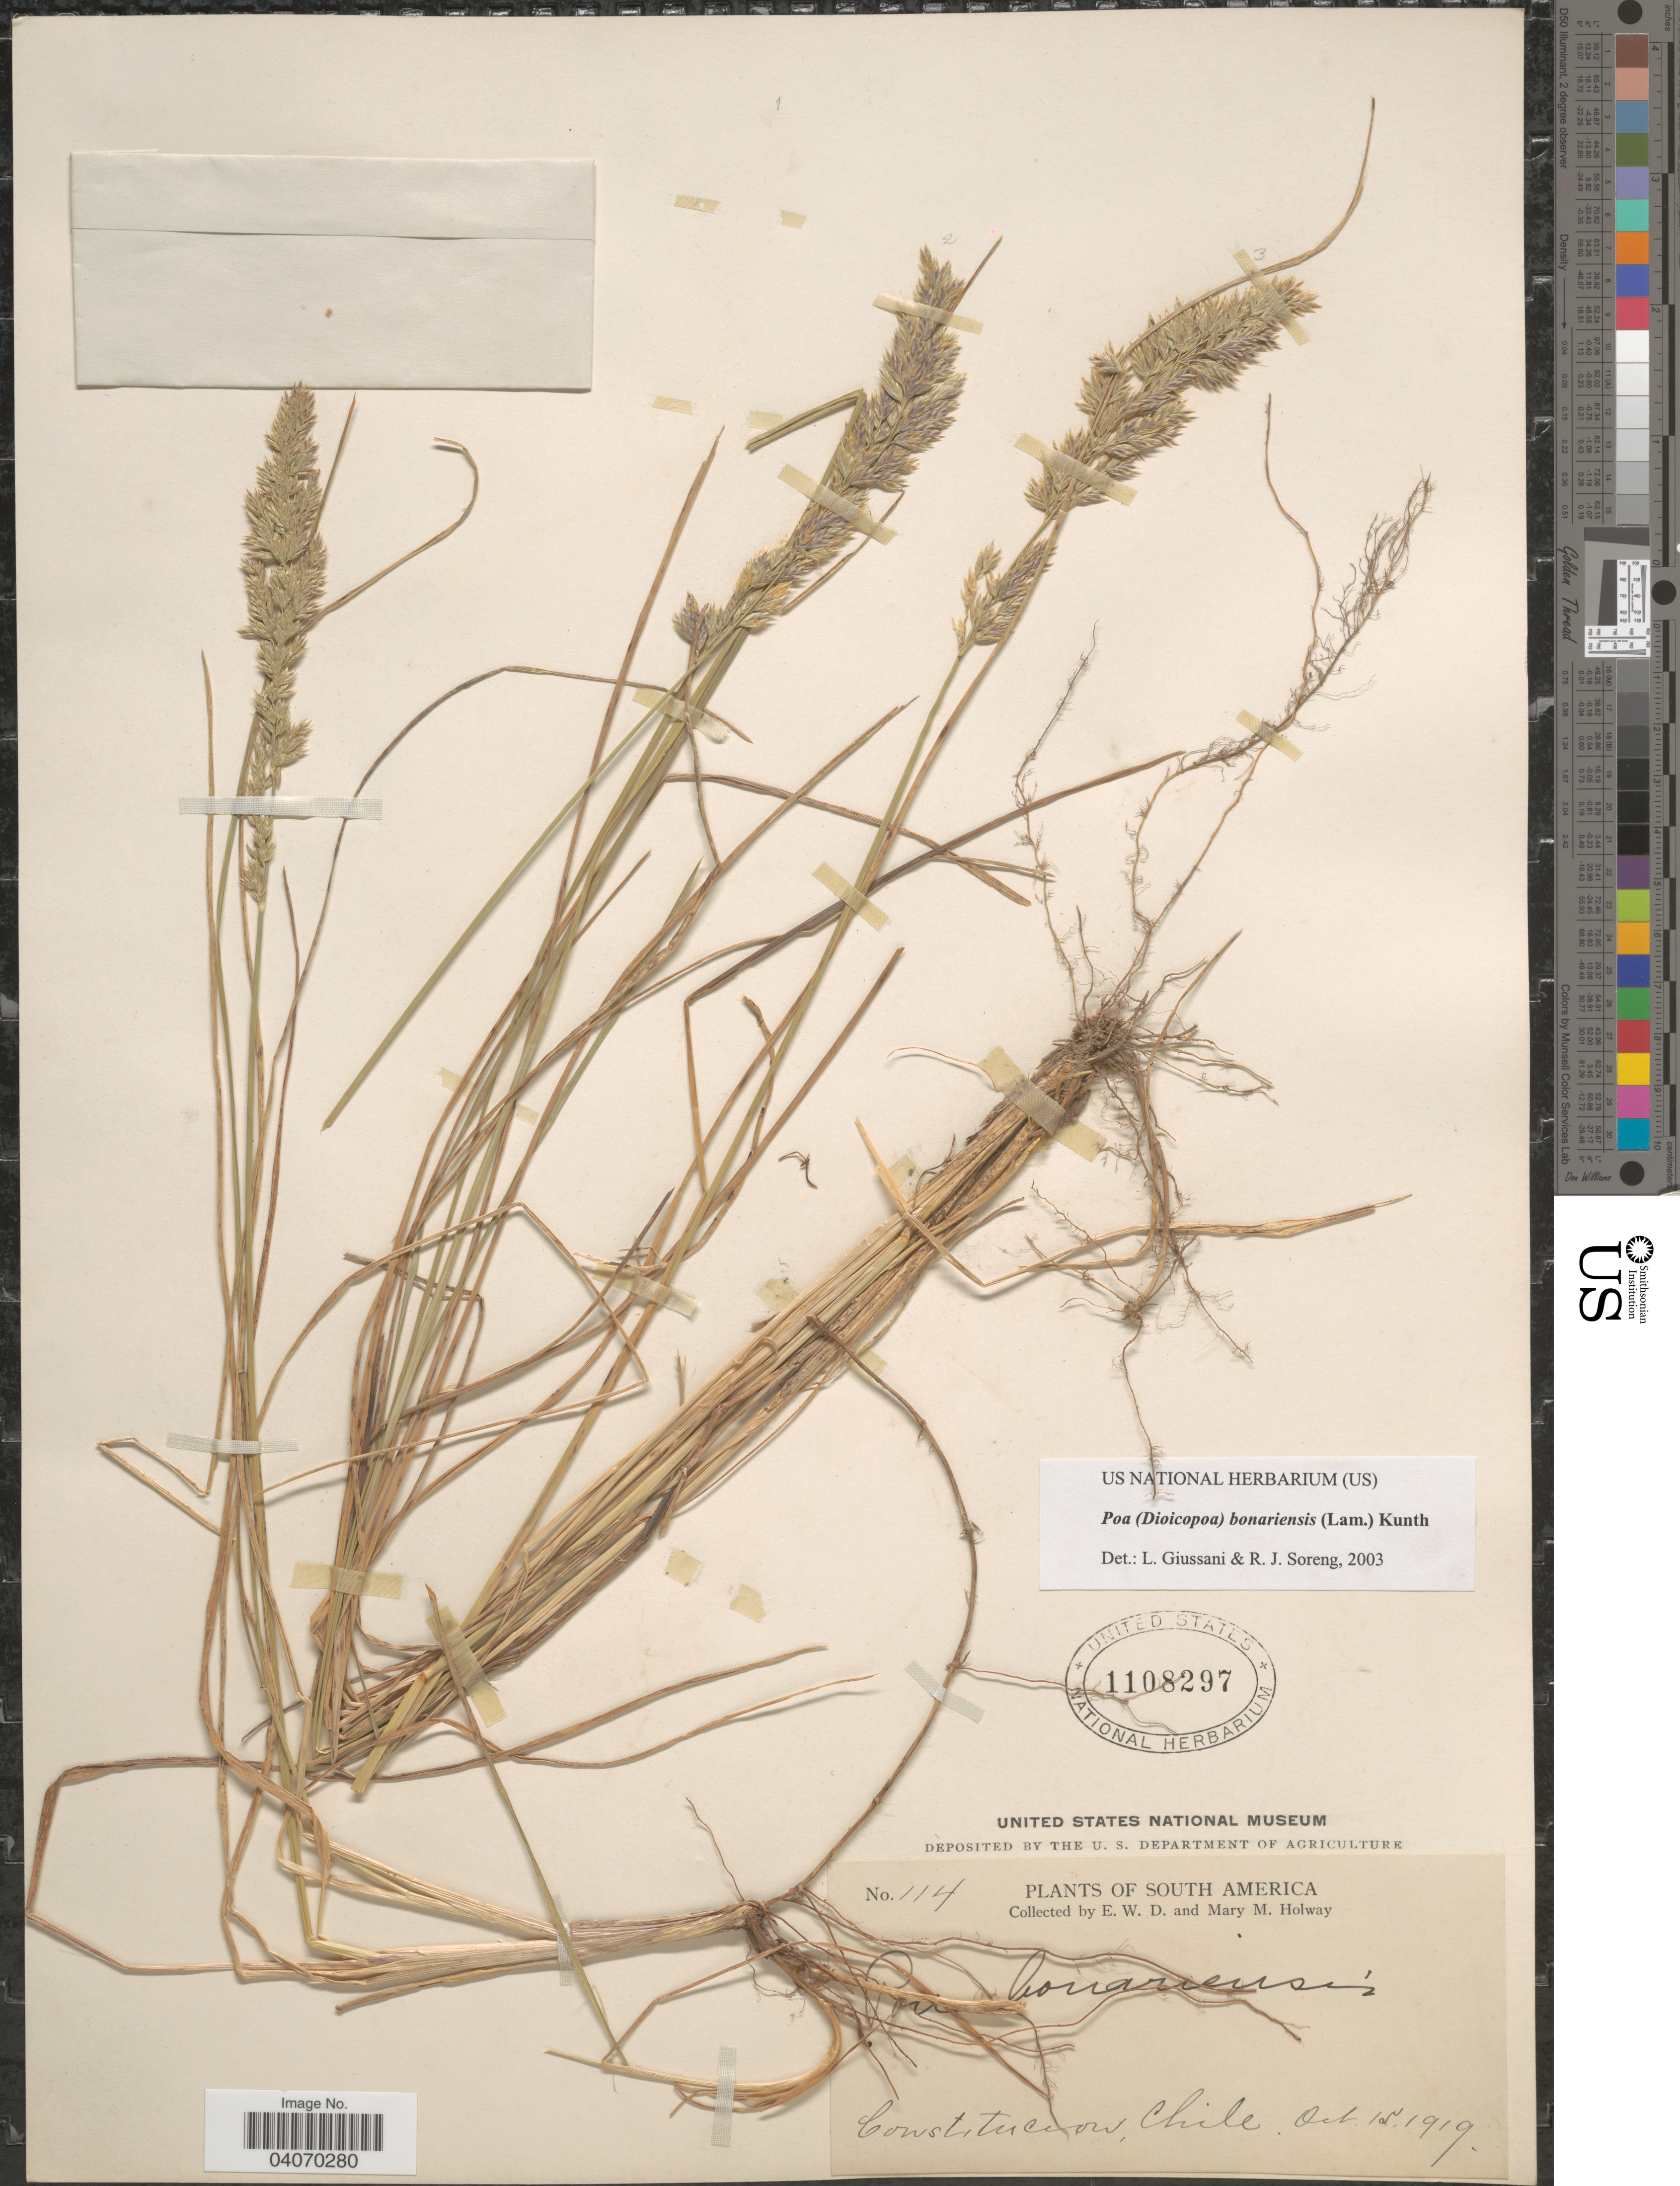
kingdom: Plantae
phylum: Tracheophyta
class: Liliopsida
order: Poales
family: Poaceae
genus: Poa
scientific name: Poa bonariensis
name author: (Lam.) Kunth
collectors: E. W. D. Holway & M. M. Holway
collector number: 114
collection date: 1919-10-15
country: Chile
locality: Constitucion.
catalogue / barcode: US 1108297